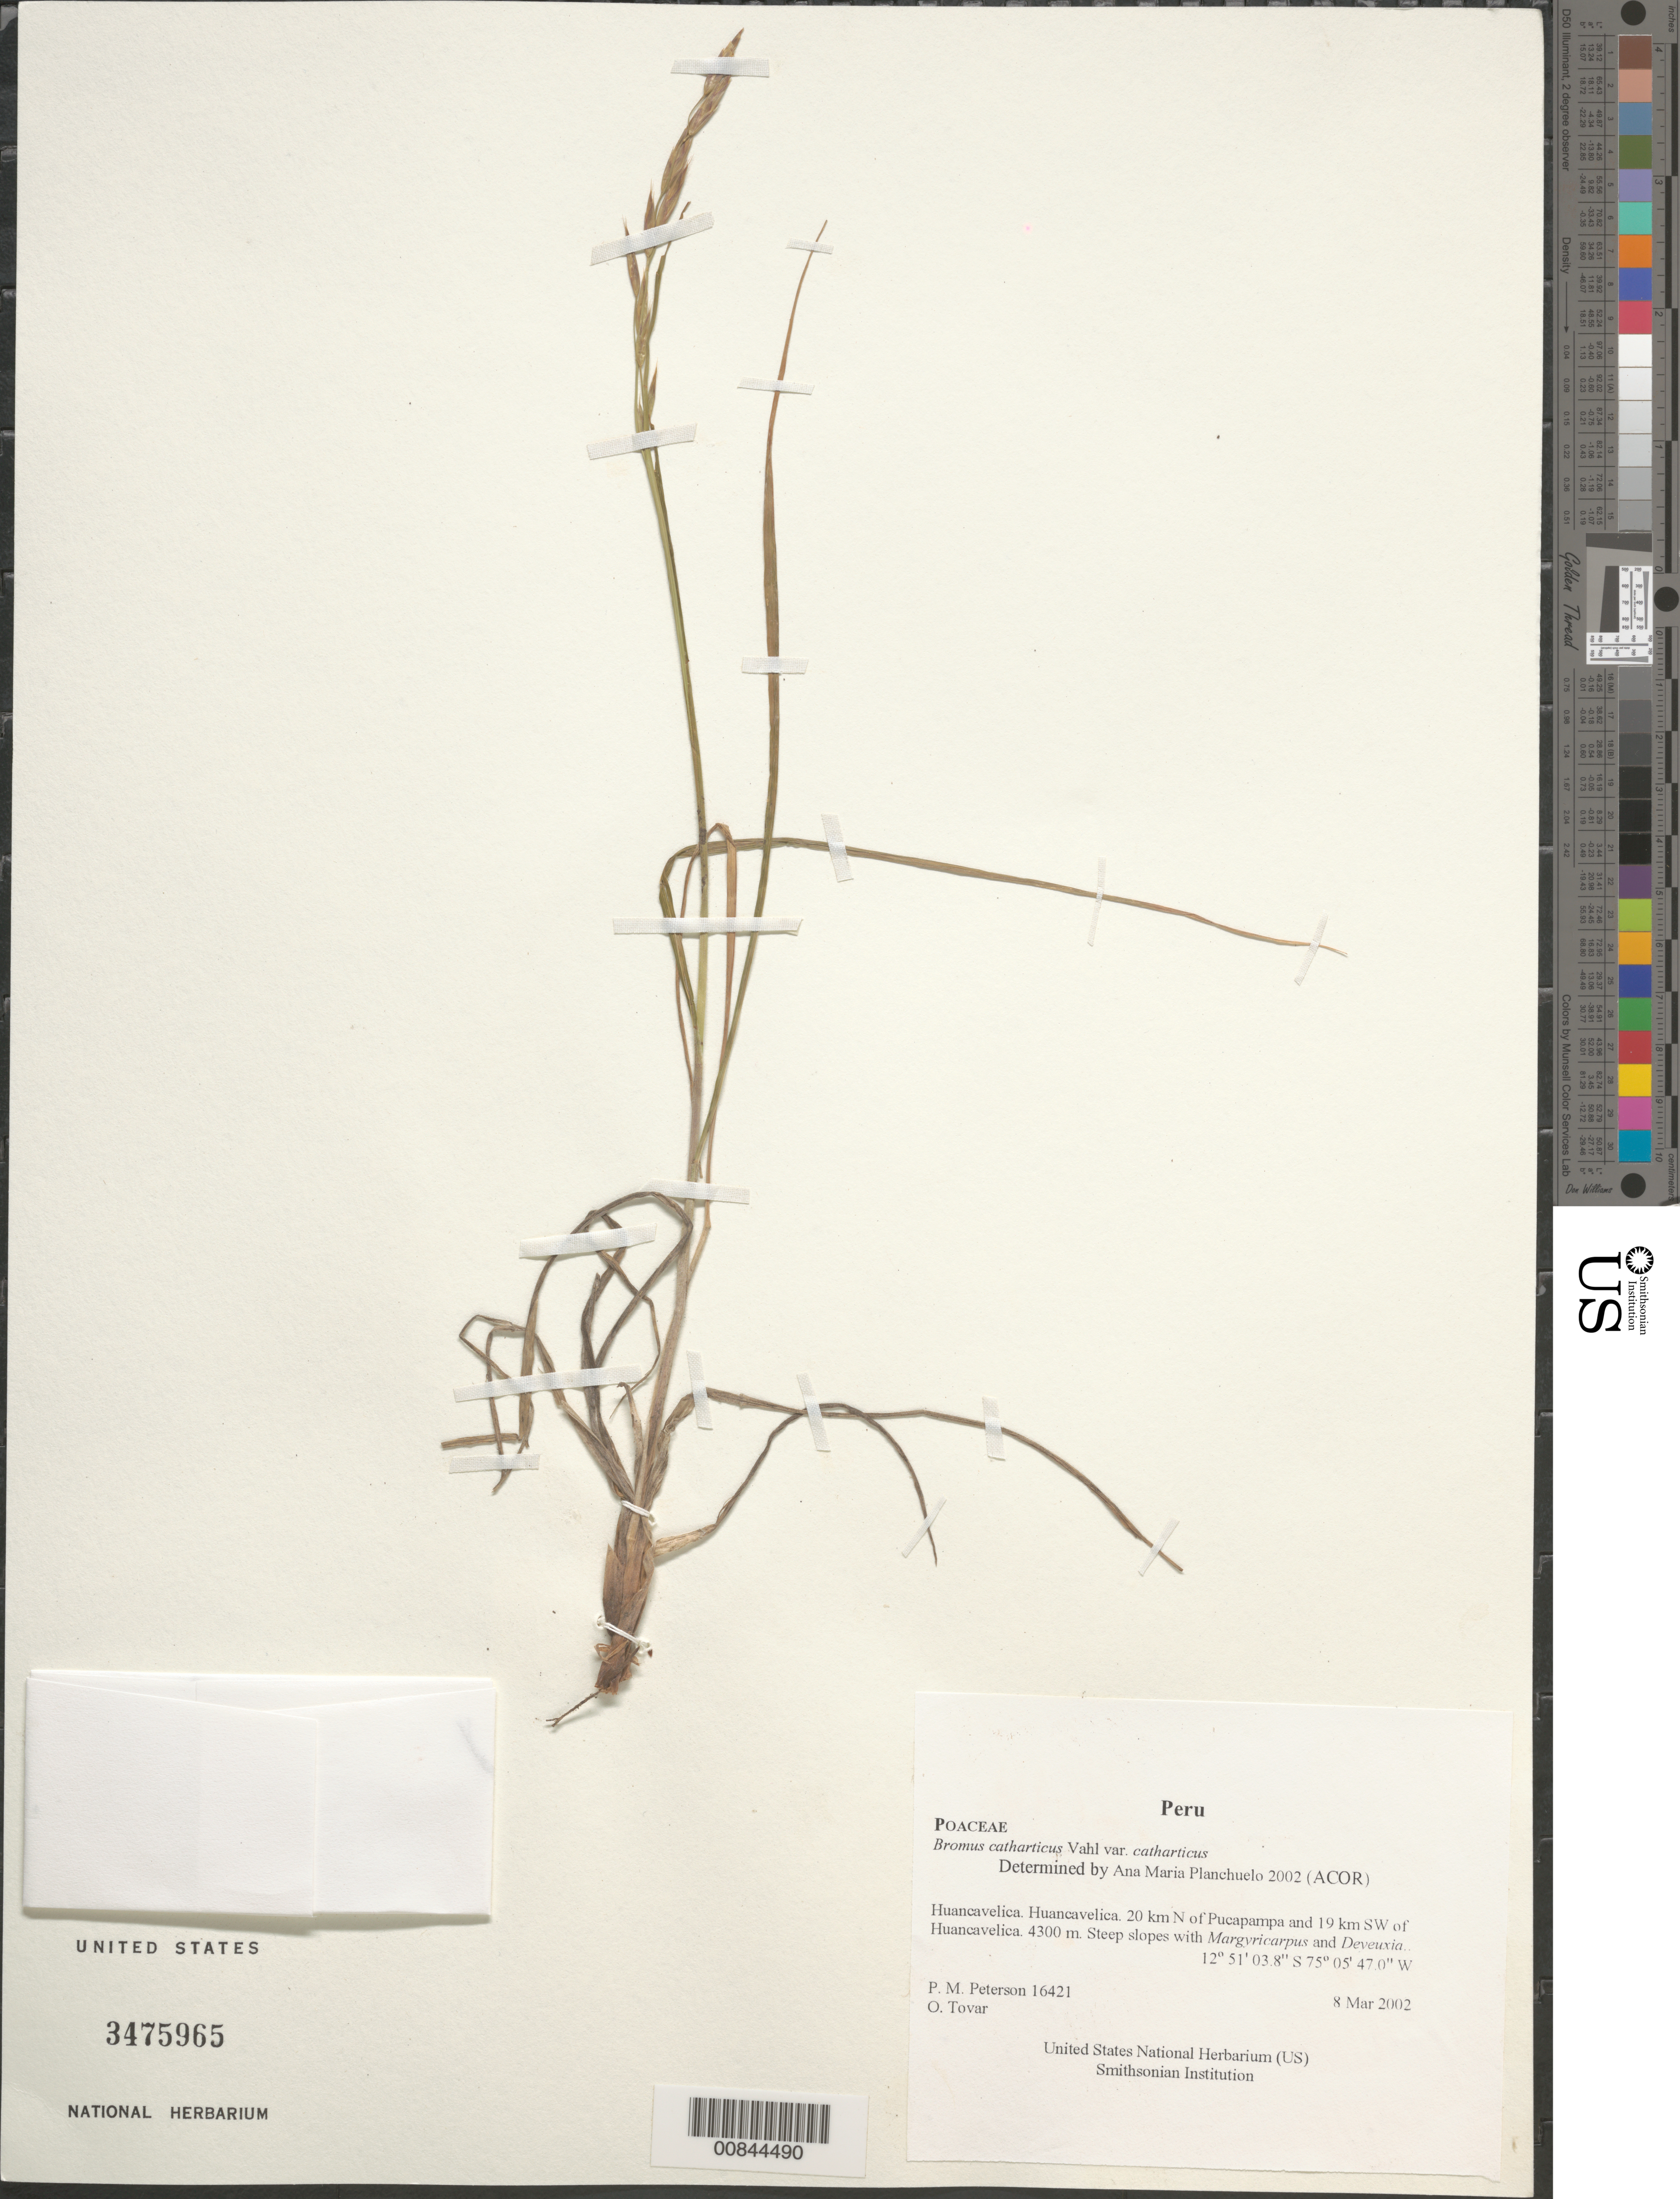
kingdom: Plantae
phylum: Tracheophyta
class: Liliopsida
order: Poales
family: Poaceae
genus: Bromus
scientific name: Bromus catharticus var. catharticus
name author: Vahl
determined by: Planchuelo, A. M.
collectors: P. M. Peterson & Ó. Tovar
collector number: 16421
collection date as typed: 08 Mar 2002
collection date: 2002-03-08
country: Peru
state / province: Huancavelica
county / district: Huancavelica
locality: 20 km N of Pucapampa and 19 km SW of Huancavelica.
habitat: Steep slopes with ~Margyricarpus~ and ~Deyeuxia~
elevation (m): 4300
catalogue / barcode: US 3475965